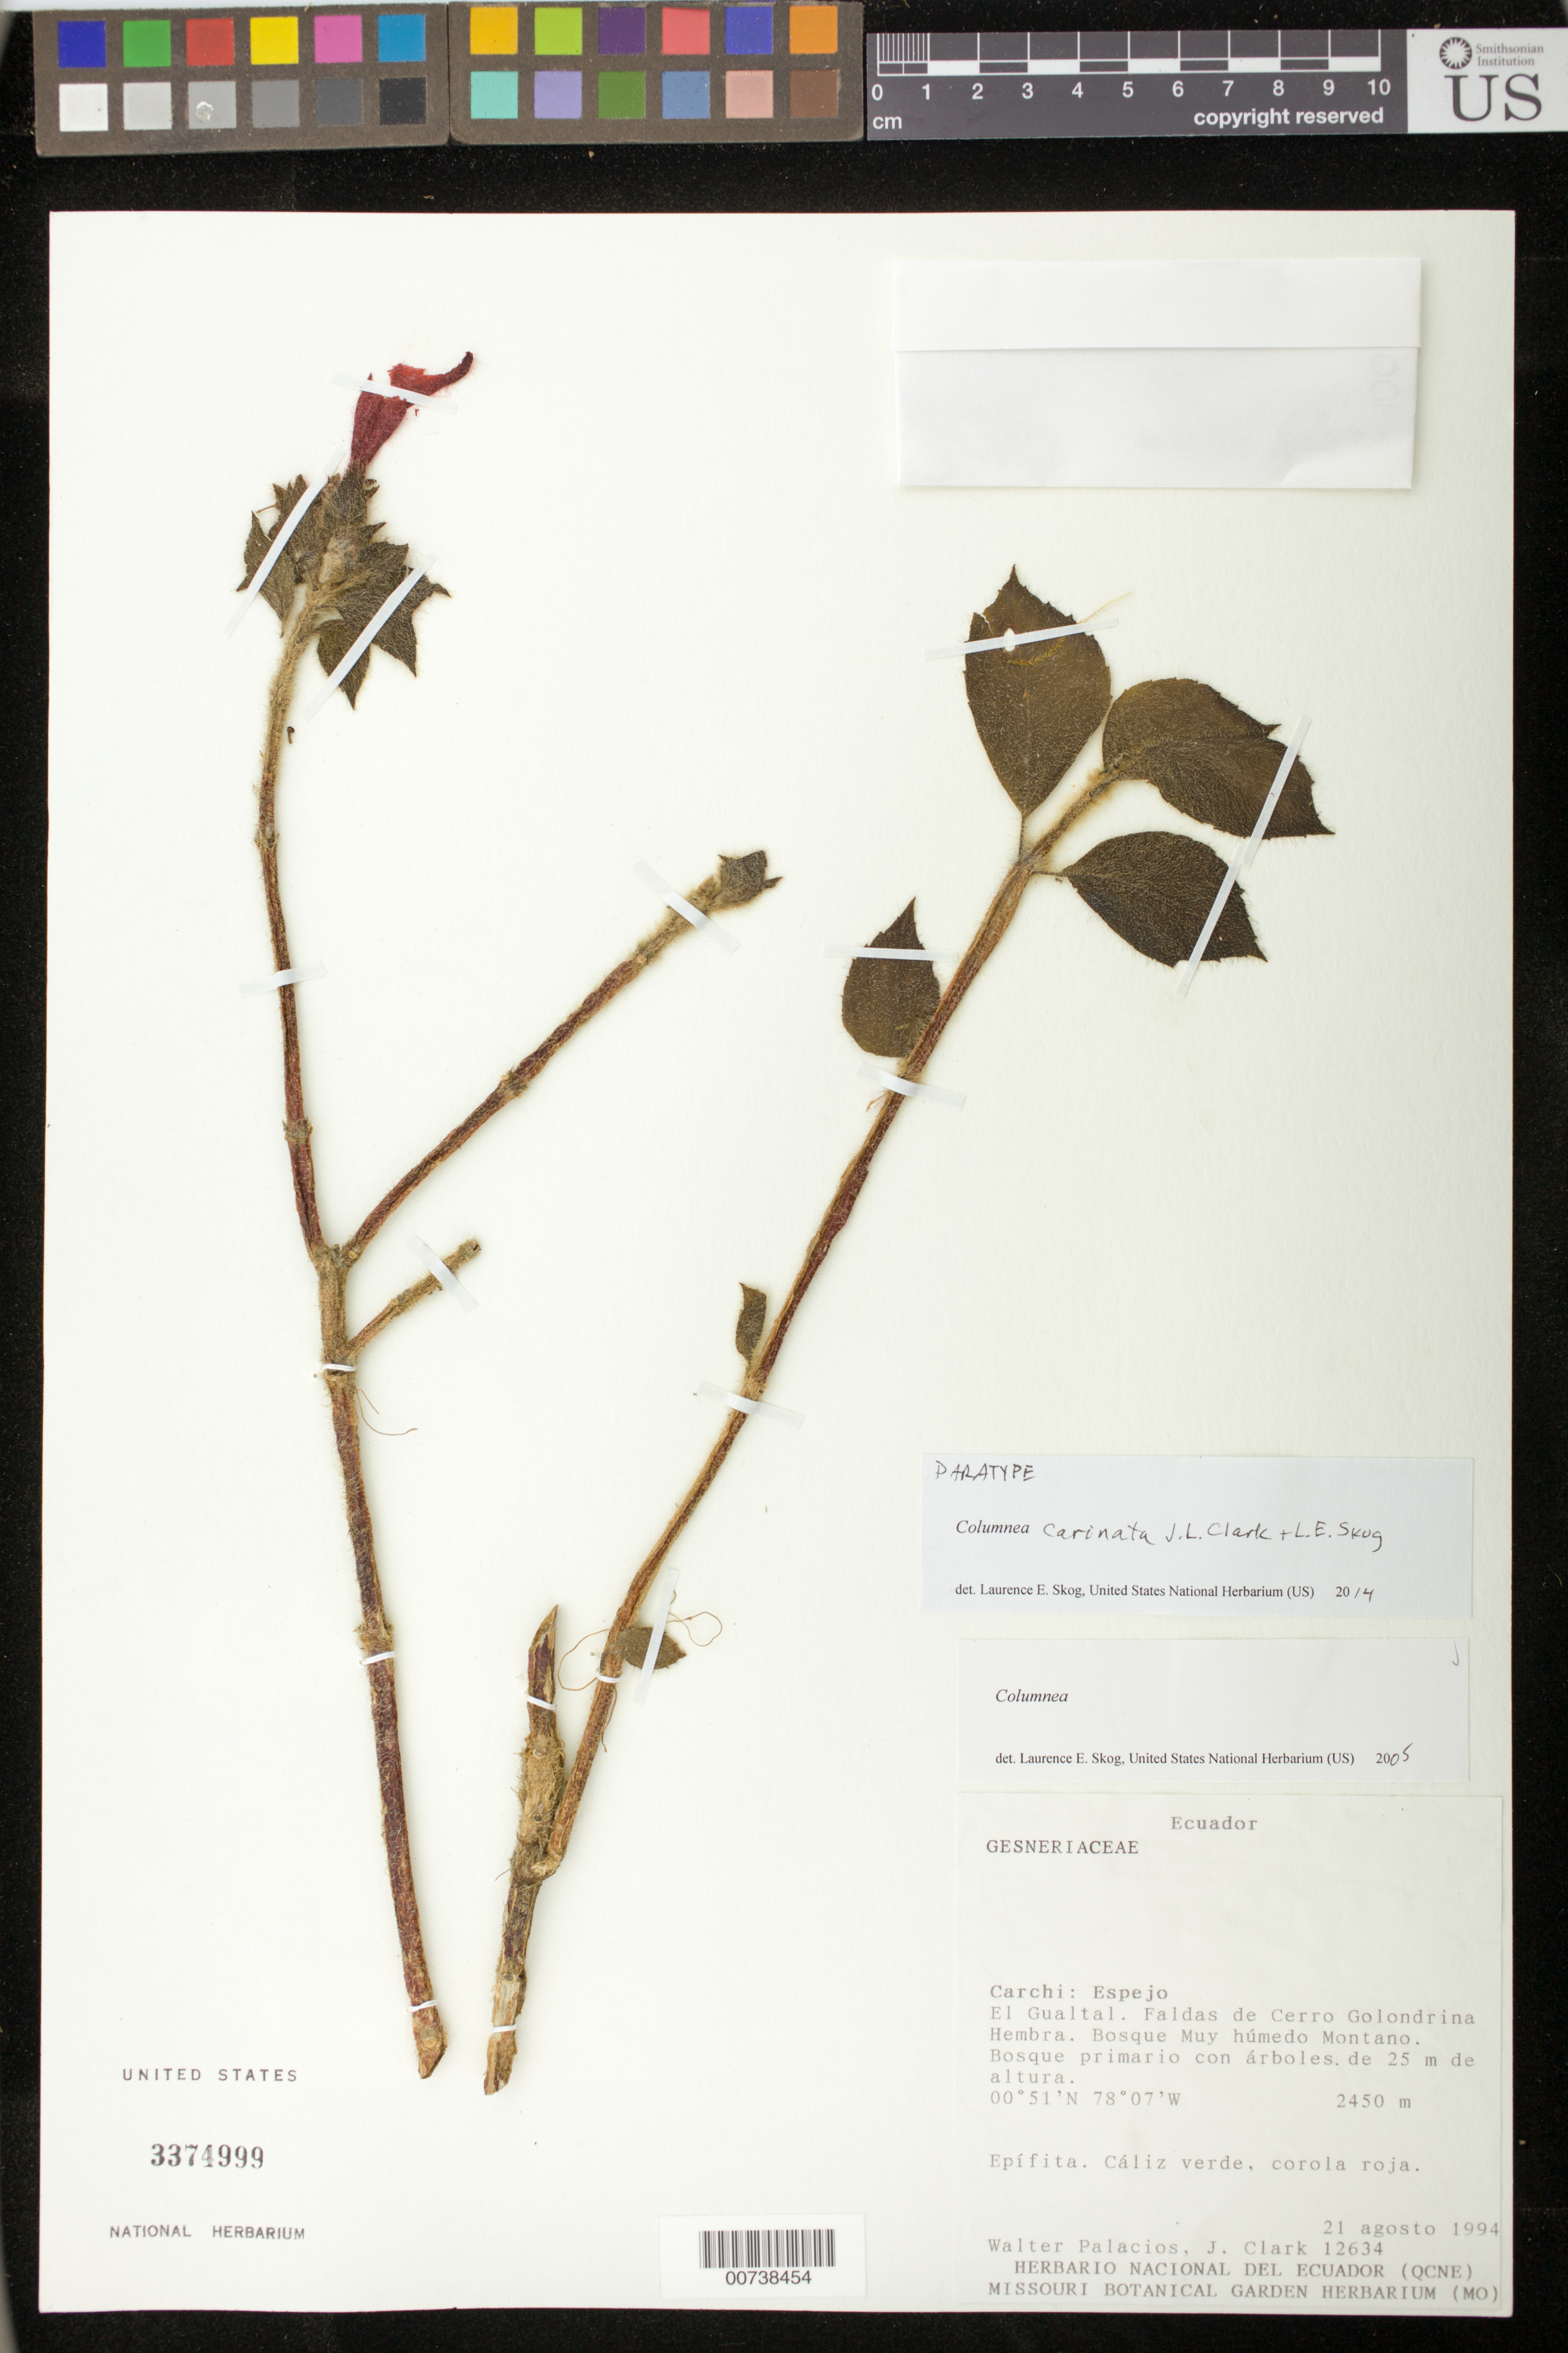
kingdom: Plantae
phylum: Tracheophyta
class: Magnoliopsida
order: Lamiales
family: Gesneriaceae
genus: Columnea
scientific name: Columnea carinata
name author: J.L. Clark & L.E. Skog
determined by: Skog, Laurence E.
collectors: W. Palacios & J. L. Clark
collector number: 12634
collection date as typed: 21 Aug 1994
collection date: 1994-08-21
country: Ecuador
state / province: Carchi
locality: Carchi: Espejo. El gualtal, faldas de Cerro Golondrina Hembra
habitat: Bosque muy húmedo montano; bosque primario con árboles de 25 m de altura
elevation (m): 2450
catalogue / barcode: US 3374999